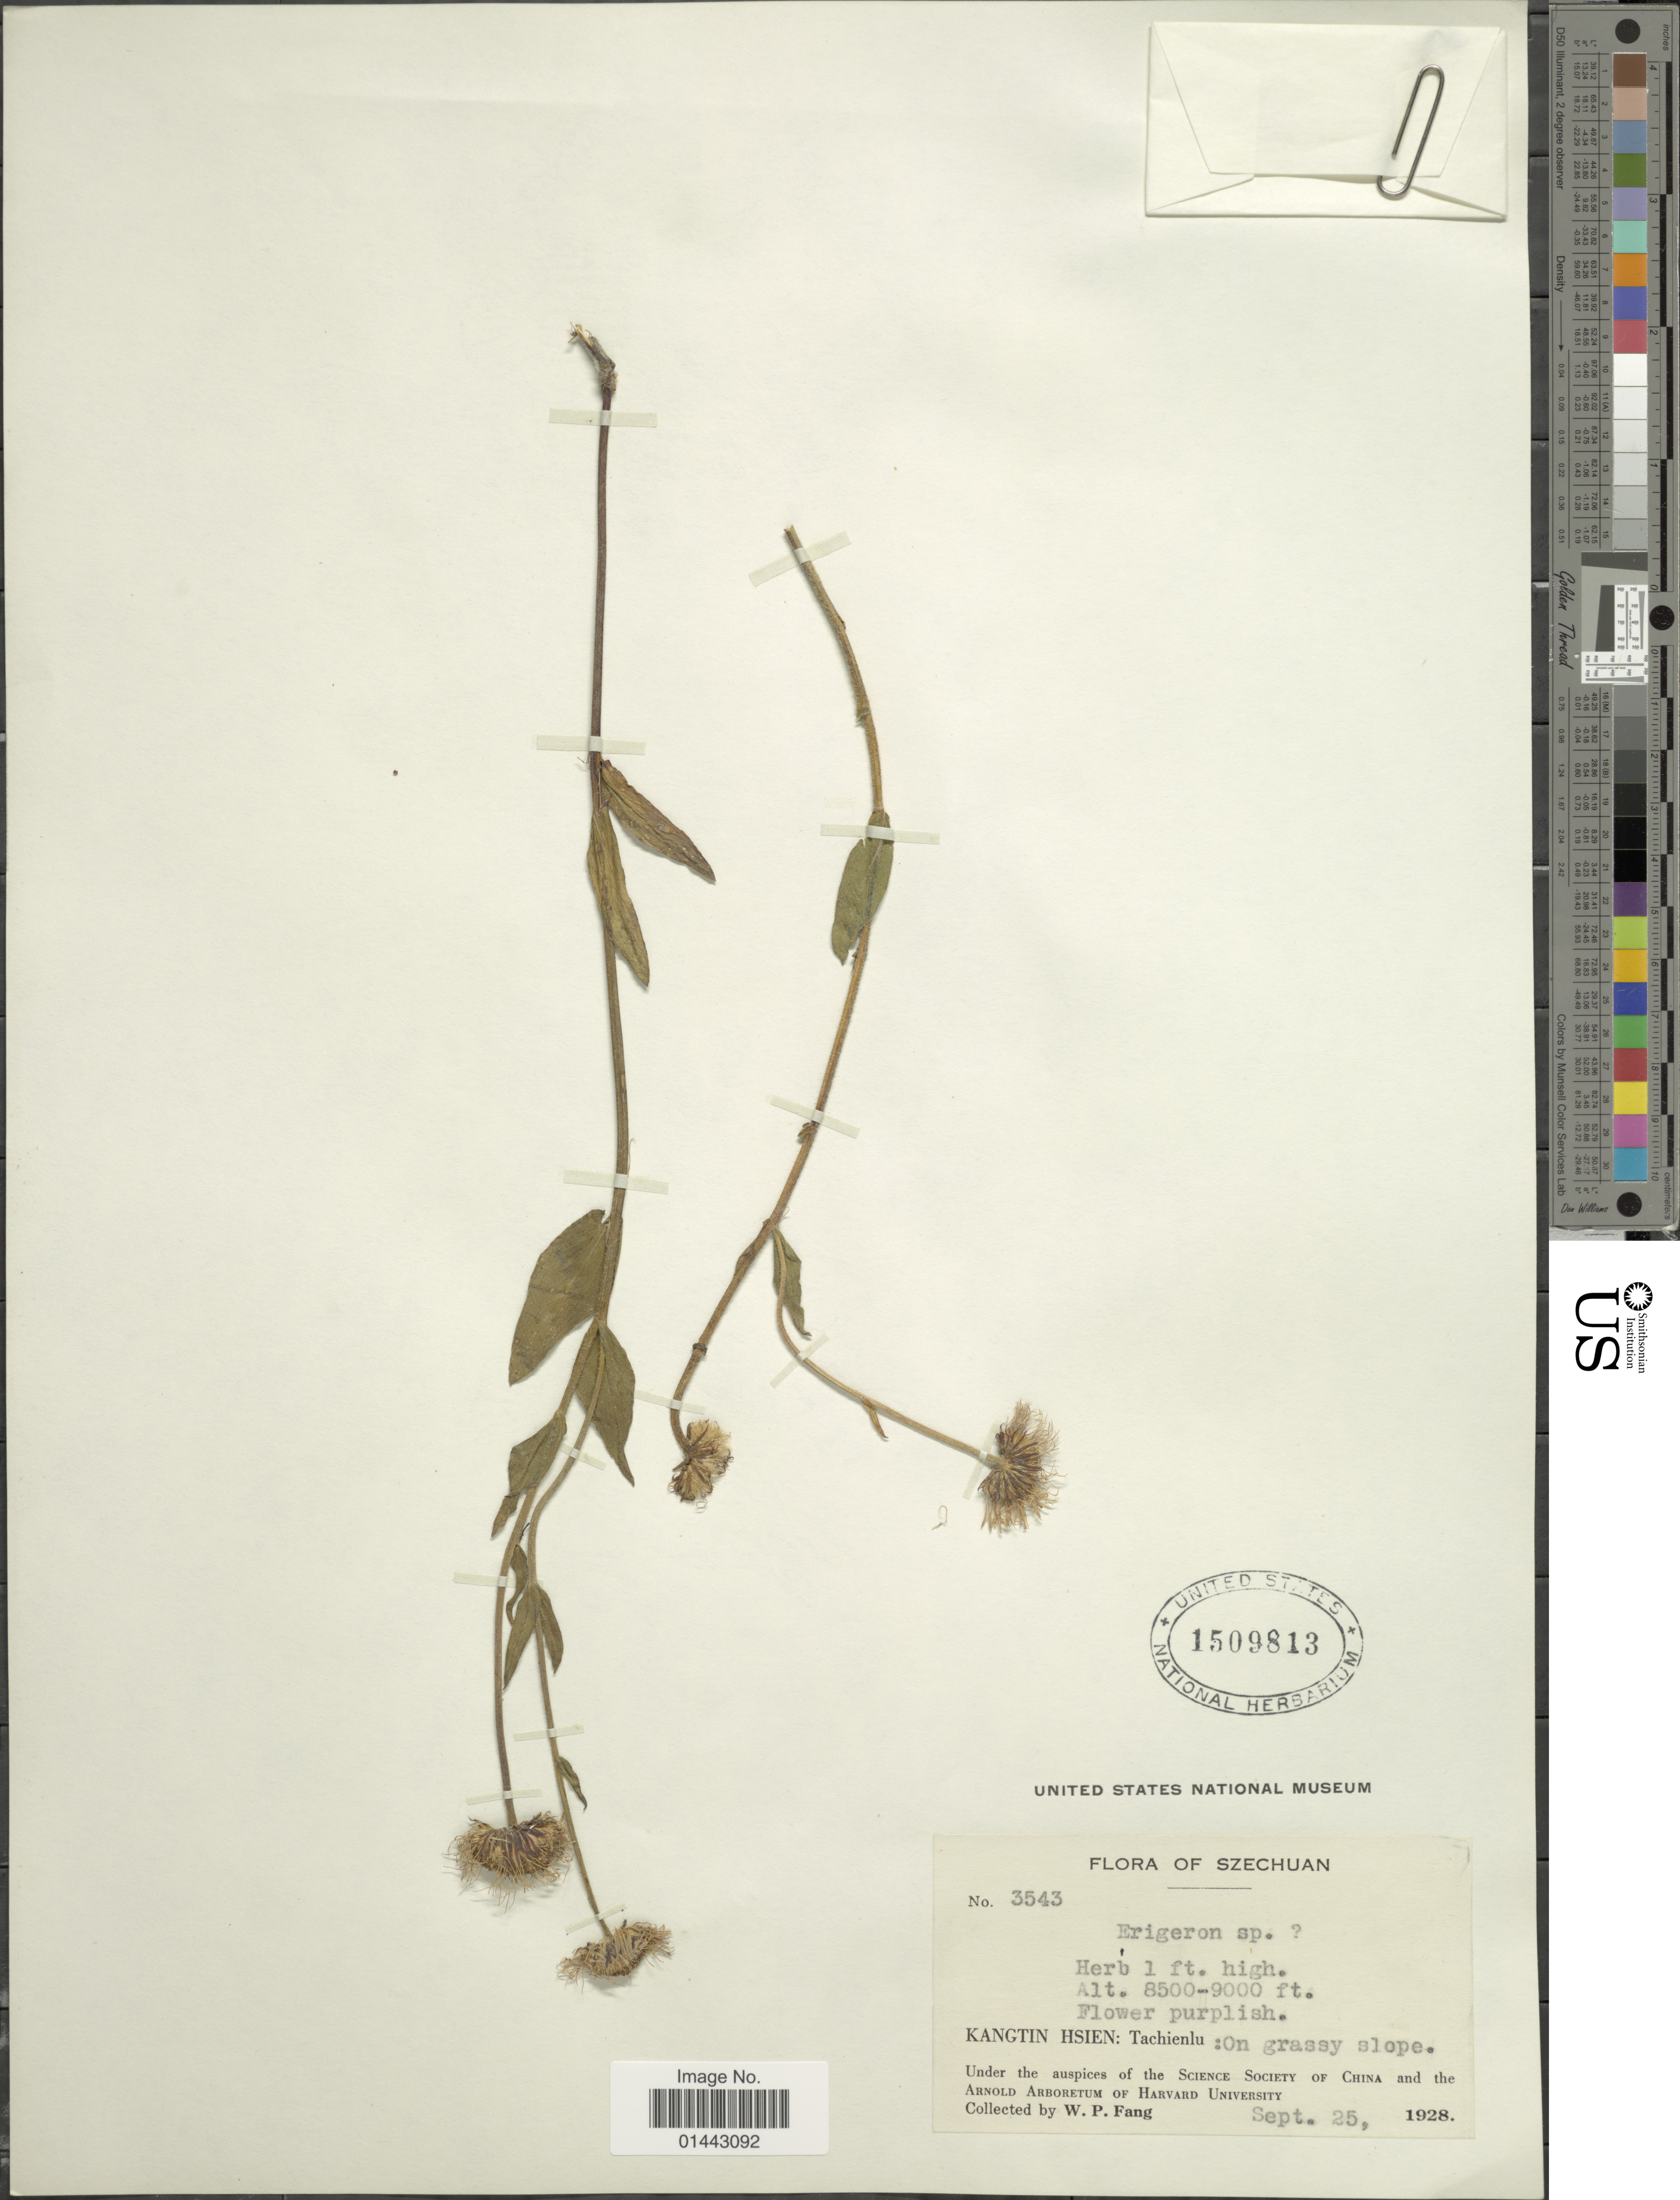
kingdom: Plantae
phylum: Tracheophyta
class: Magnoliopsida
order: Asterales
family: Asteraceae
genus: Erigeron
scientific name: Erigeron multiradiatus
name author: (Lindl. ex DC.) Benth. ex C.B. Clarke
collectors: W. P. Fang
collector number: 3543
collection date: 1928-09-25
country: China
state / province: Sichuan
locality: Szechuan, Kangtin Hsien: Tachienlu: on grassy slope.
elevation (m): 2591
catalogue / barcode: US 1509813